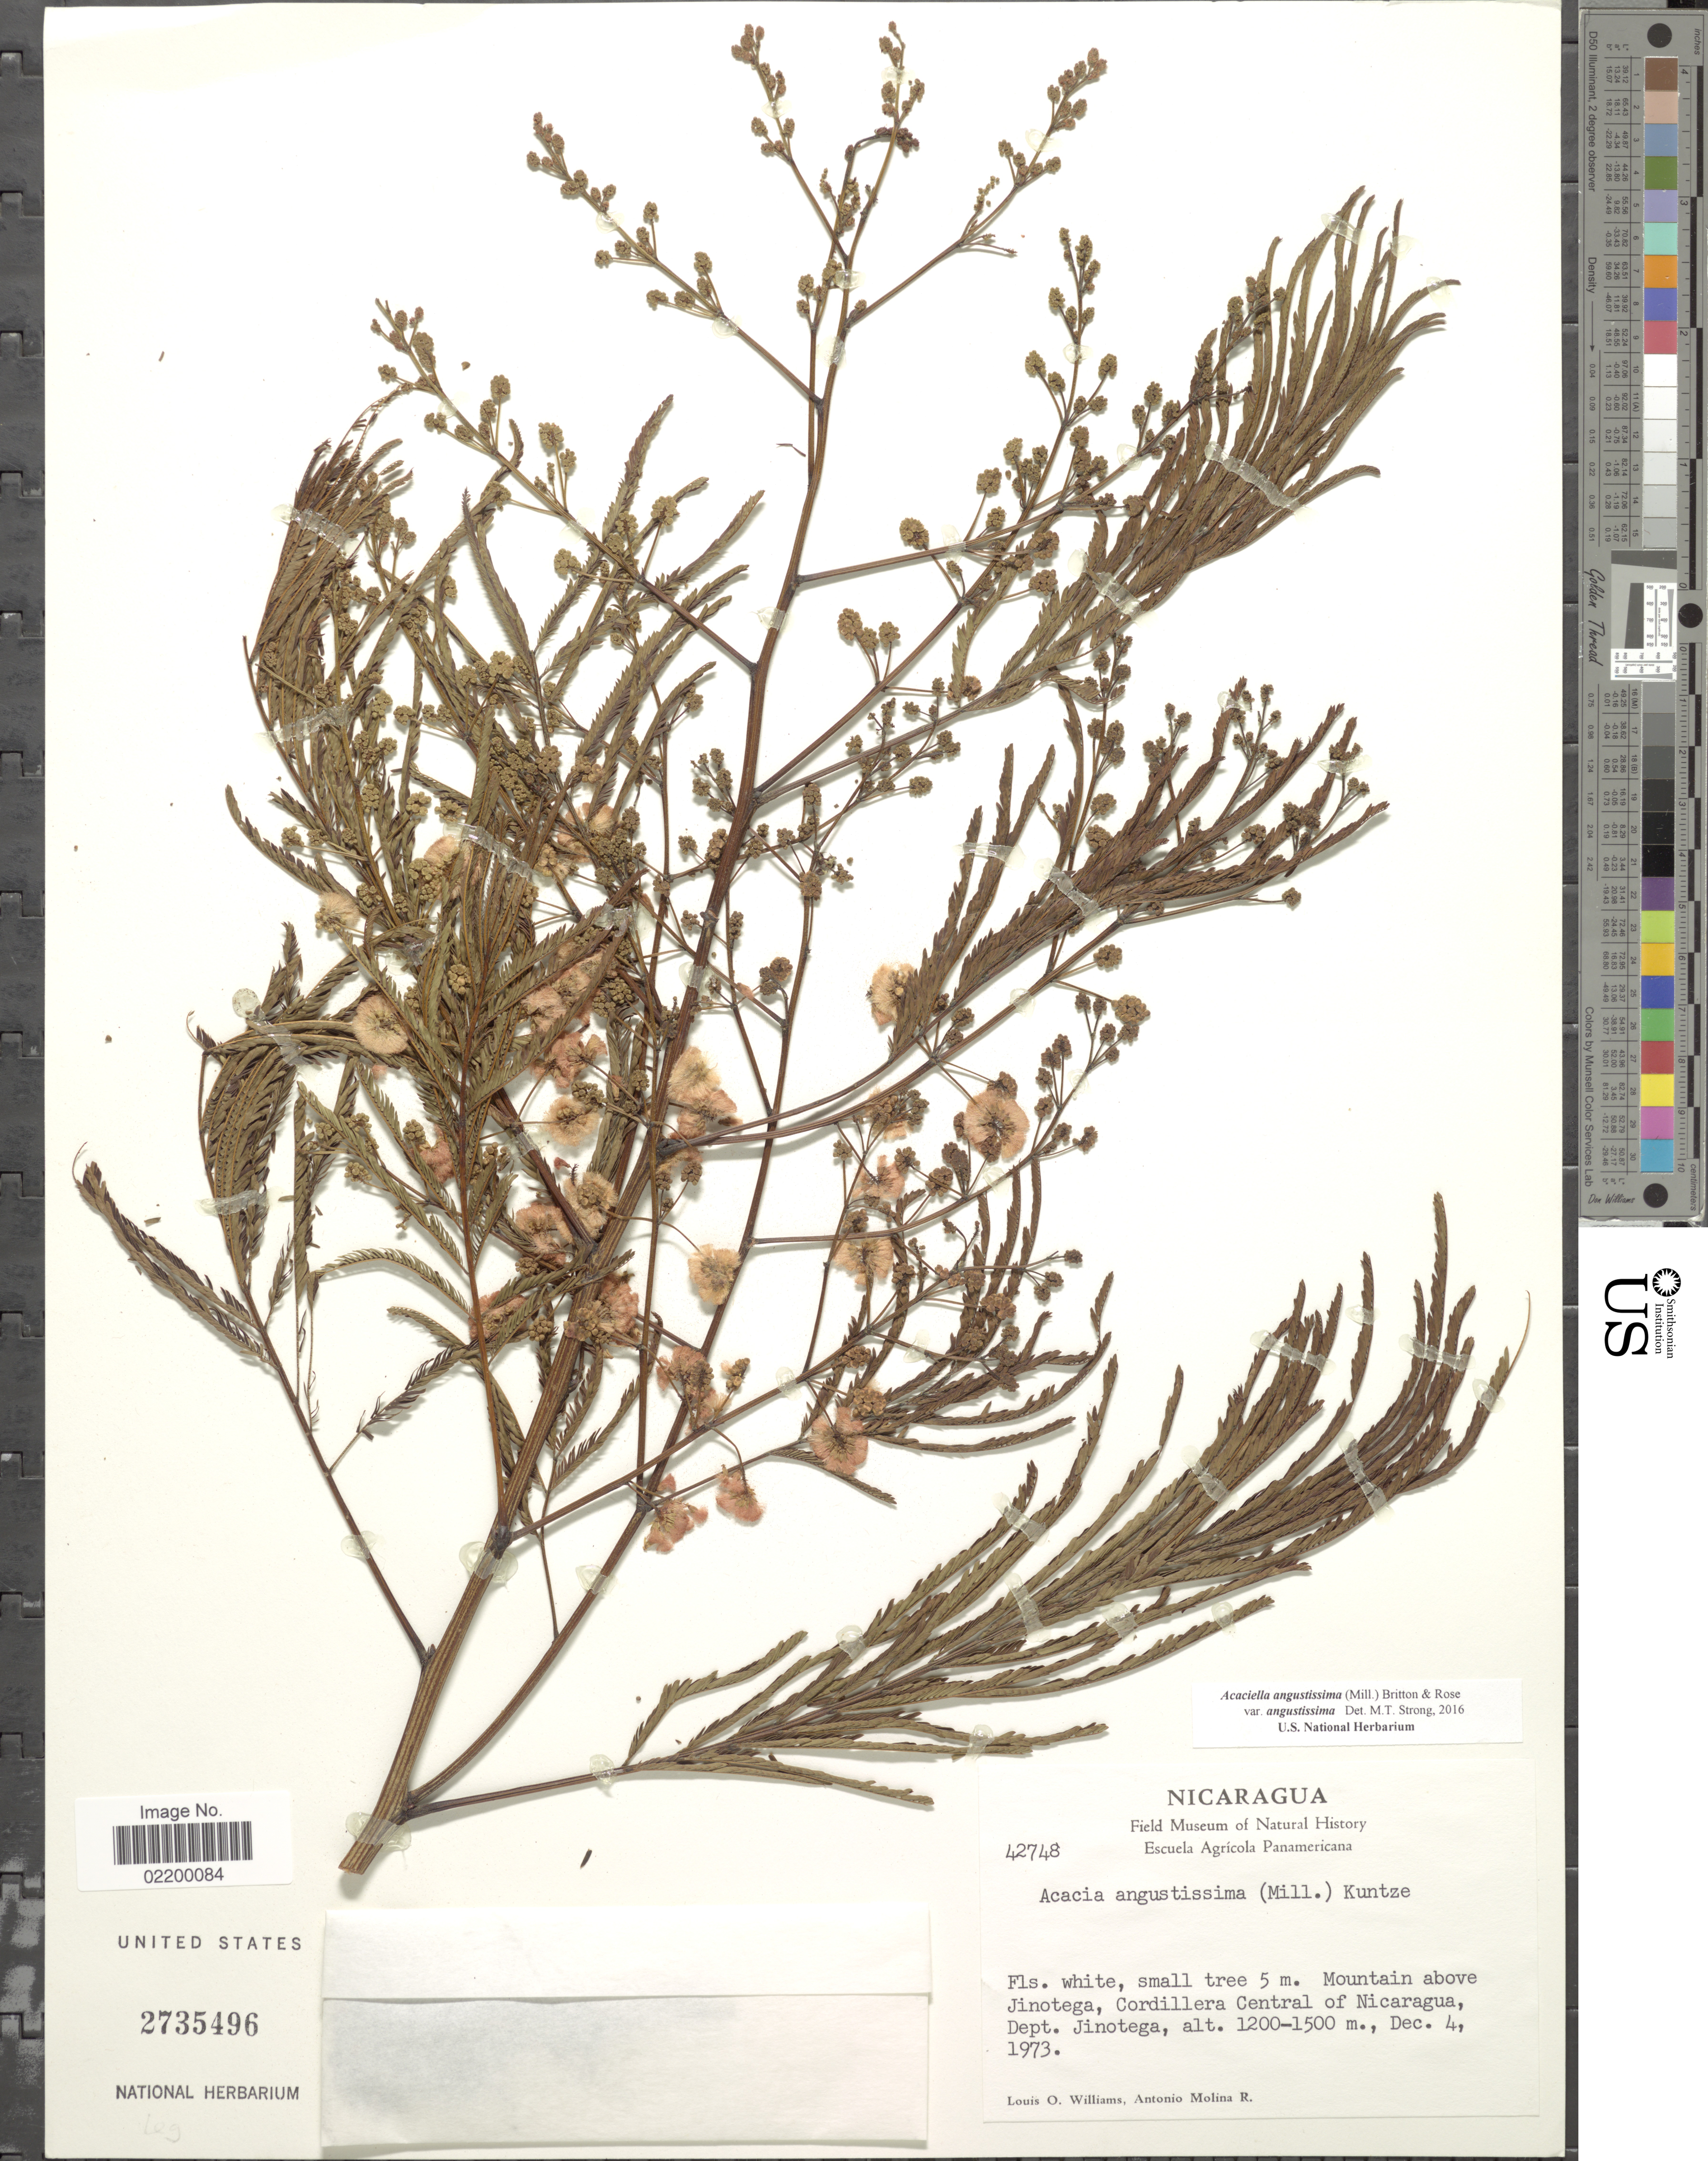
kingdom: Plantae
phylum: Tracheophyta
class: Magnoliopsida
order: Fabales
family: Fabaceae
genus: Acaciella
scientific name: Acaciella angustissima var. angustissima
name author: (Mill.) Britton & Rose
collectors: L. O. Williams & A. Molina R.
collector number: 42748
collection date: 1973-12-04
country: Nicaragua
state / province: Jinotega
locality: Mountain above Jintego, Cordillera Central of Nicaragua, Dept. Jinotego.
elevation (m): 1200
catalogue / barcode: US 2735496